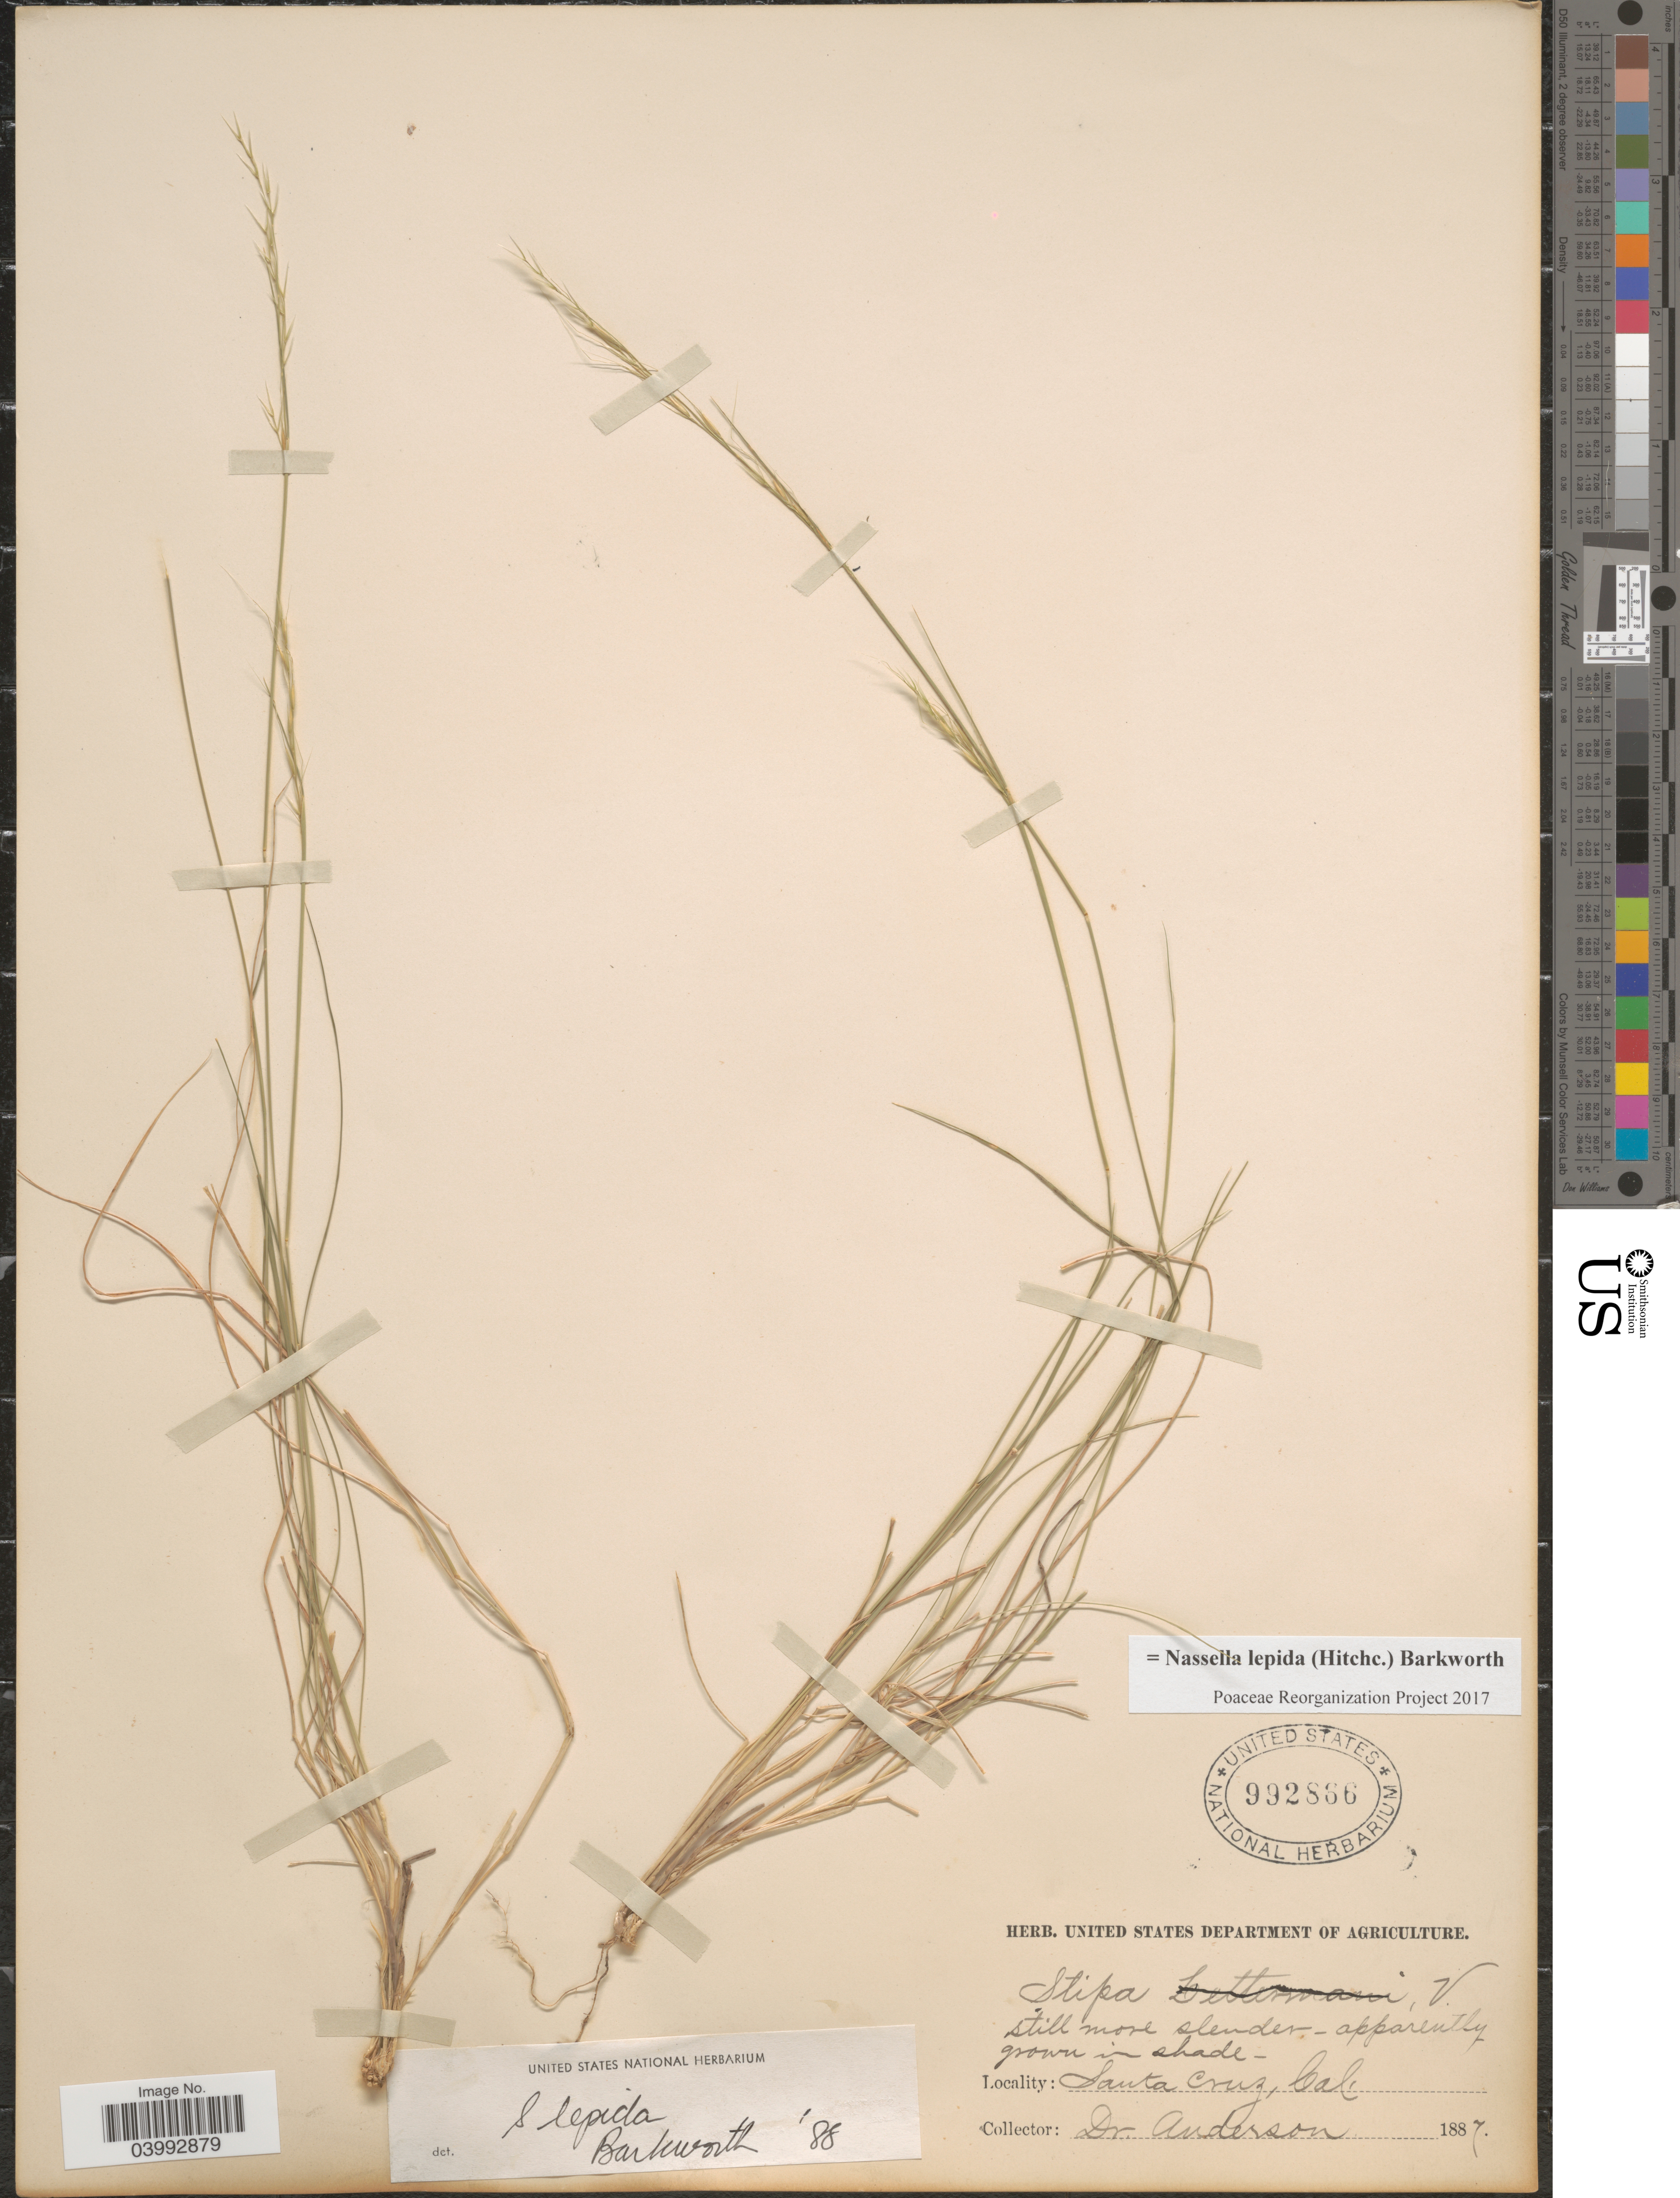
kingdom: Plantae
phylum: Tracheophyta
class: Liliopsida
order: Poales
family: Poaceae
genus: Nassella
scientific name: Nassella lepida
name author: (Hitchc.) Barkworth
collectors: -. Anderson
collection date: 1887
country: United States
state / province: California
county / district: Santa Cruz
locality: Santa Cruz.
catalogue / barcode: US 992866